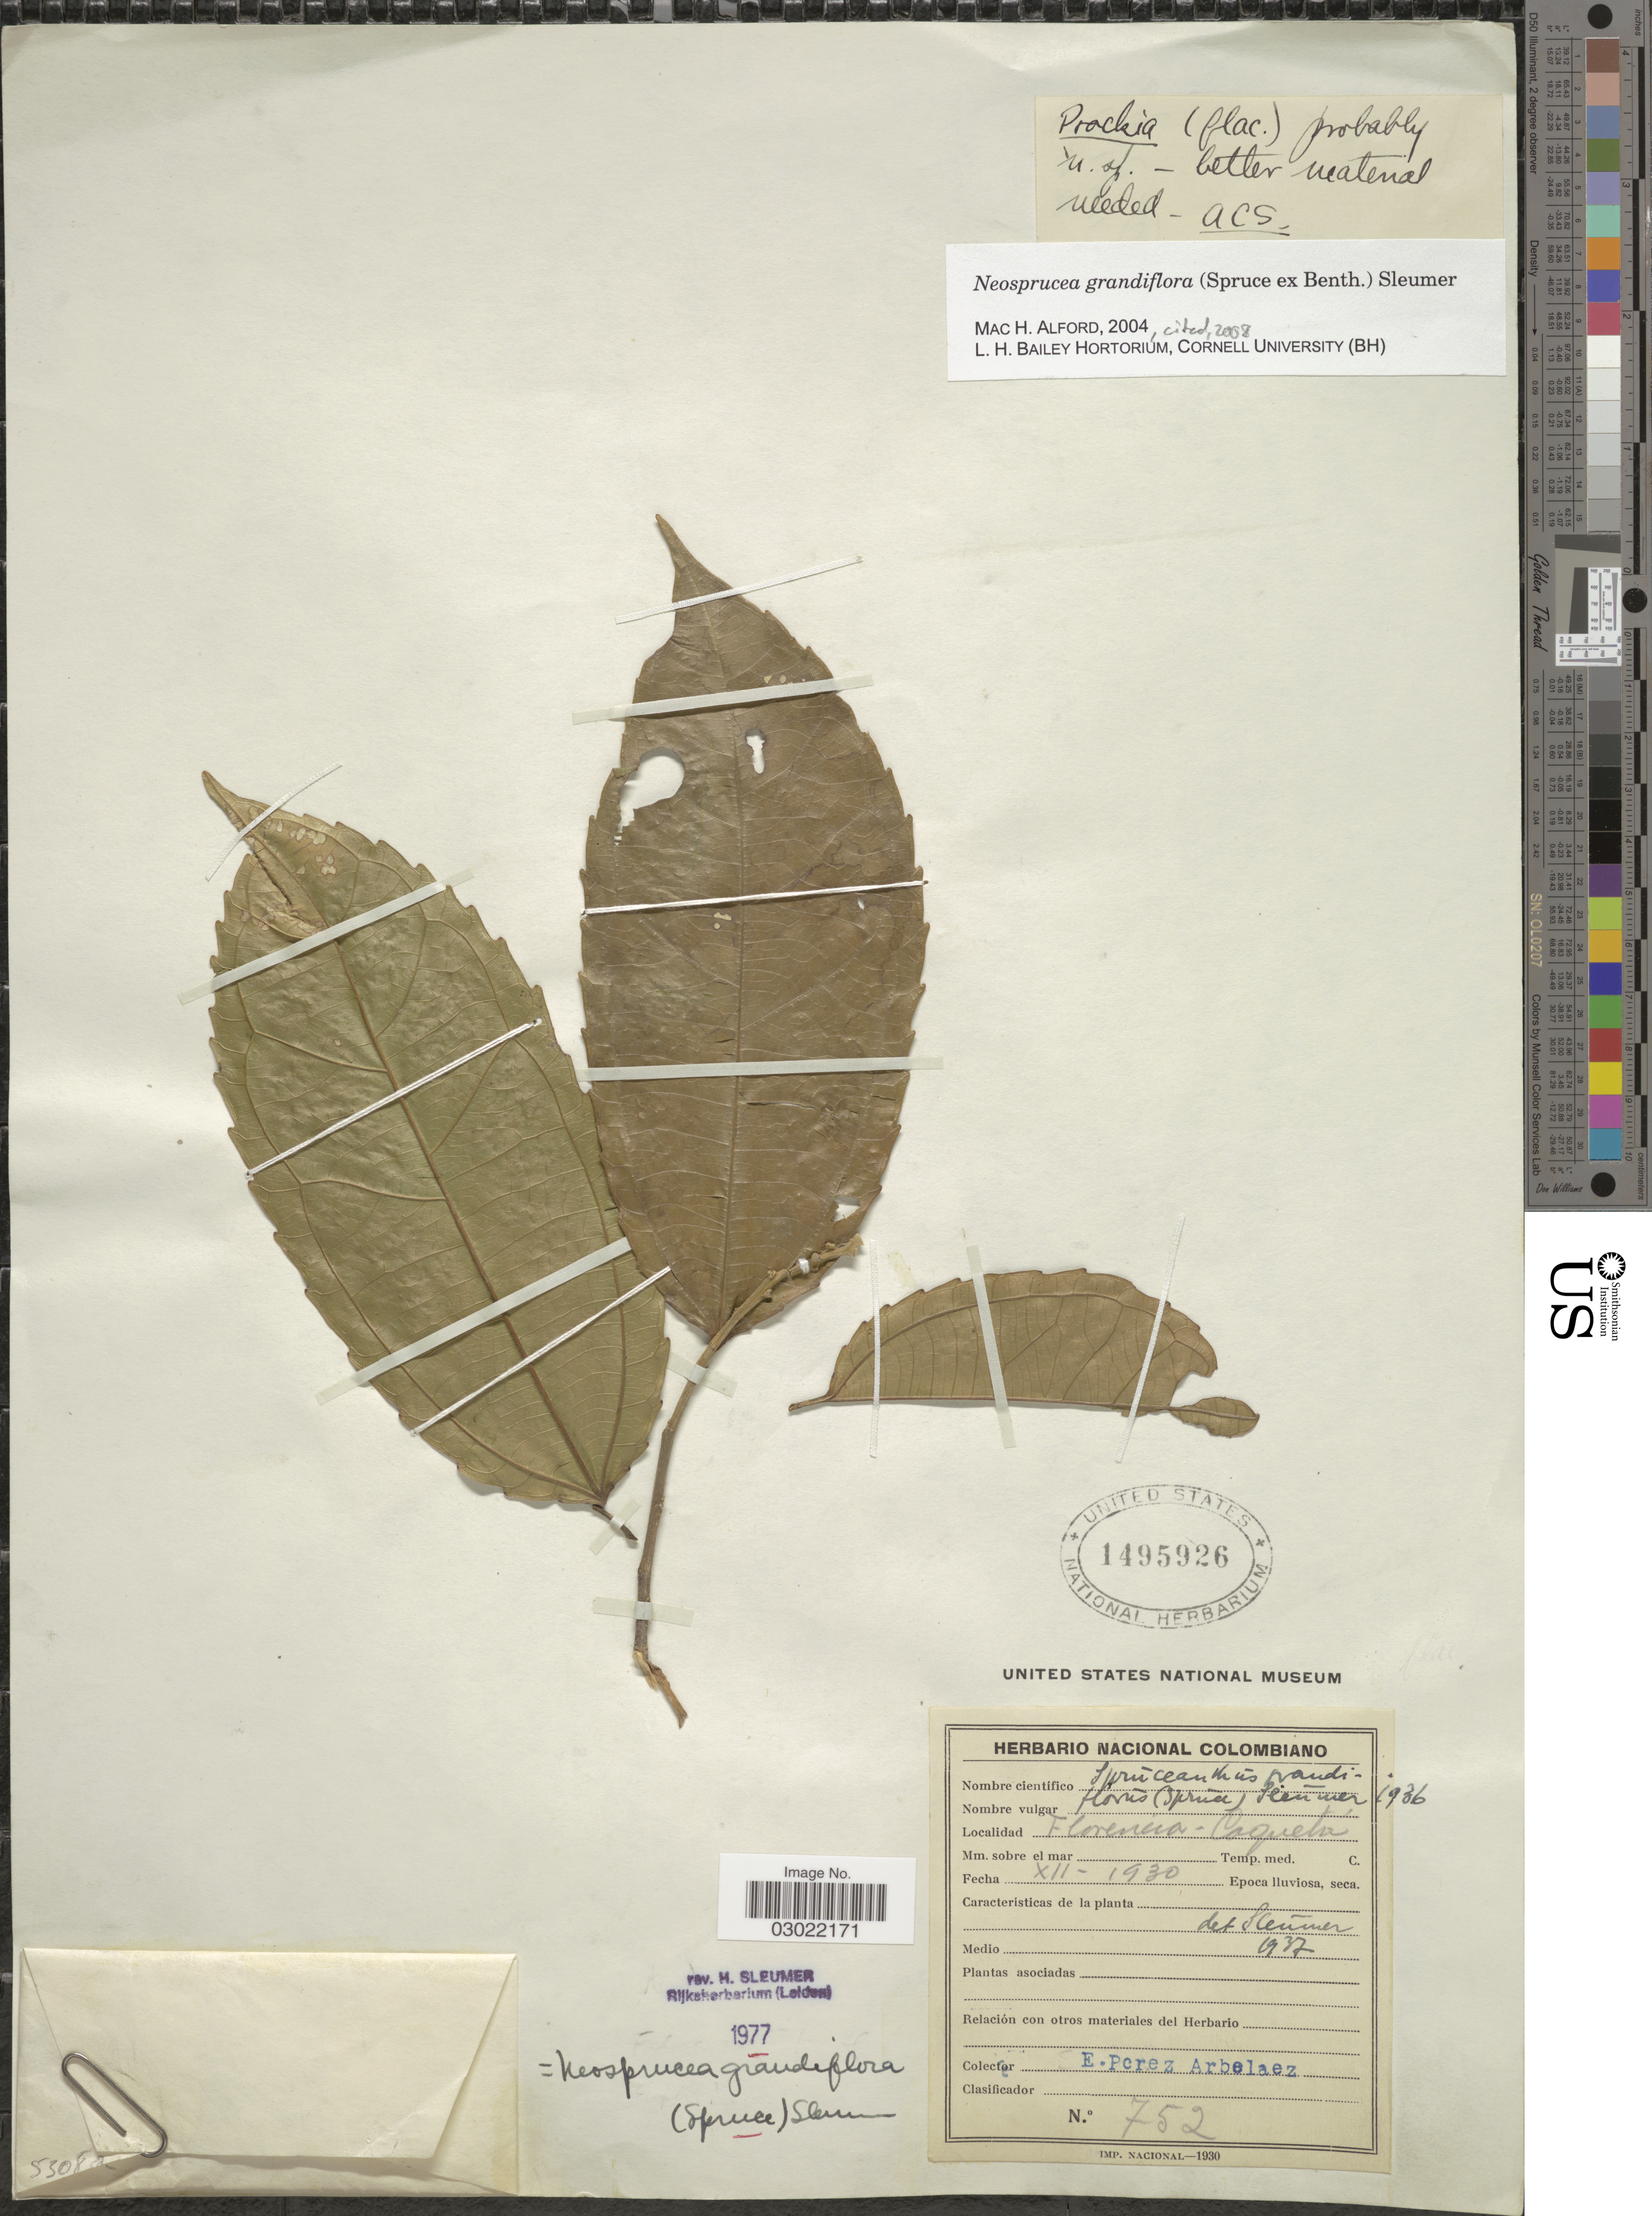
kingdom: Plantae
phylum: Tracheophyta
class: Magnoliopsida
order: Malpighiales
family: Salicaceae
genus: Neosprucea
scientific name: Neosprucea grandiflora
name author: (Spruce ex Benth.) Sleumer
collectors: E. Pérez Arbeláez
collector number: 752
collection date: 1930-12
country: Colombia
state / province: Caquetá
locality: Florencia-Caquetá.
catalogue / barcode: US 1495926